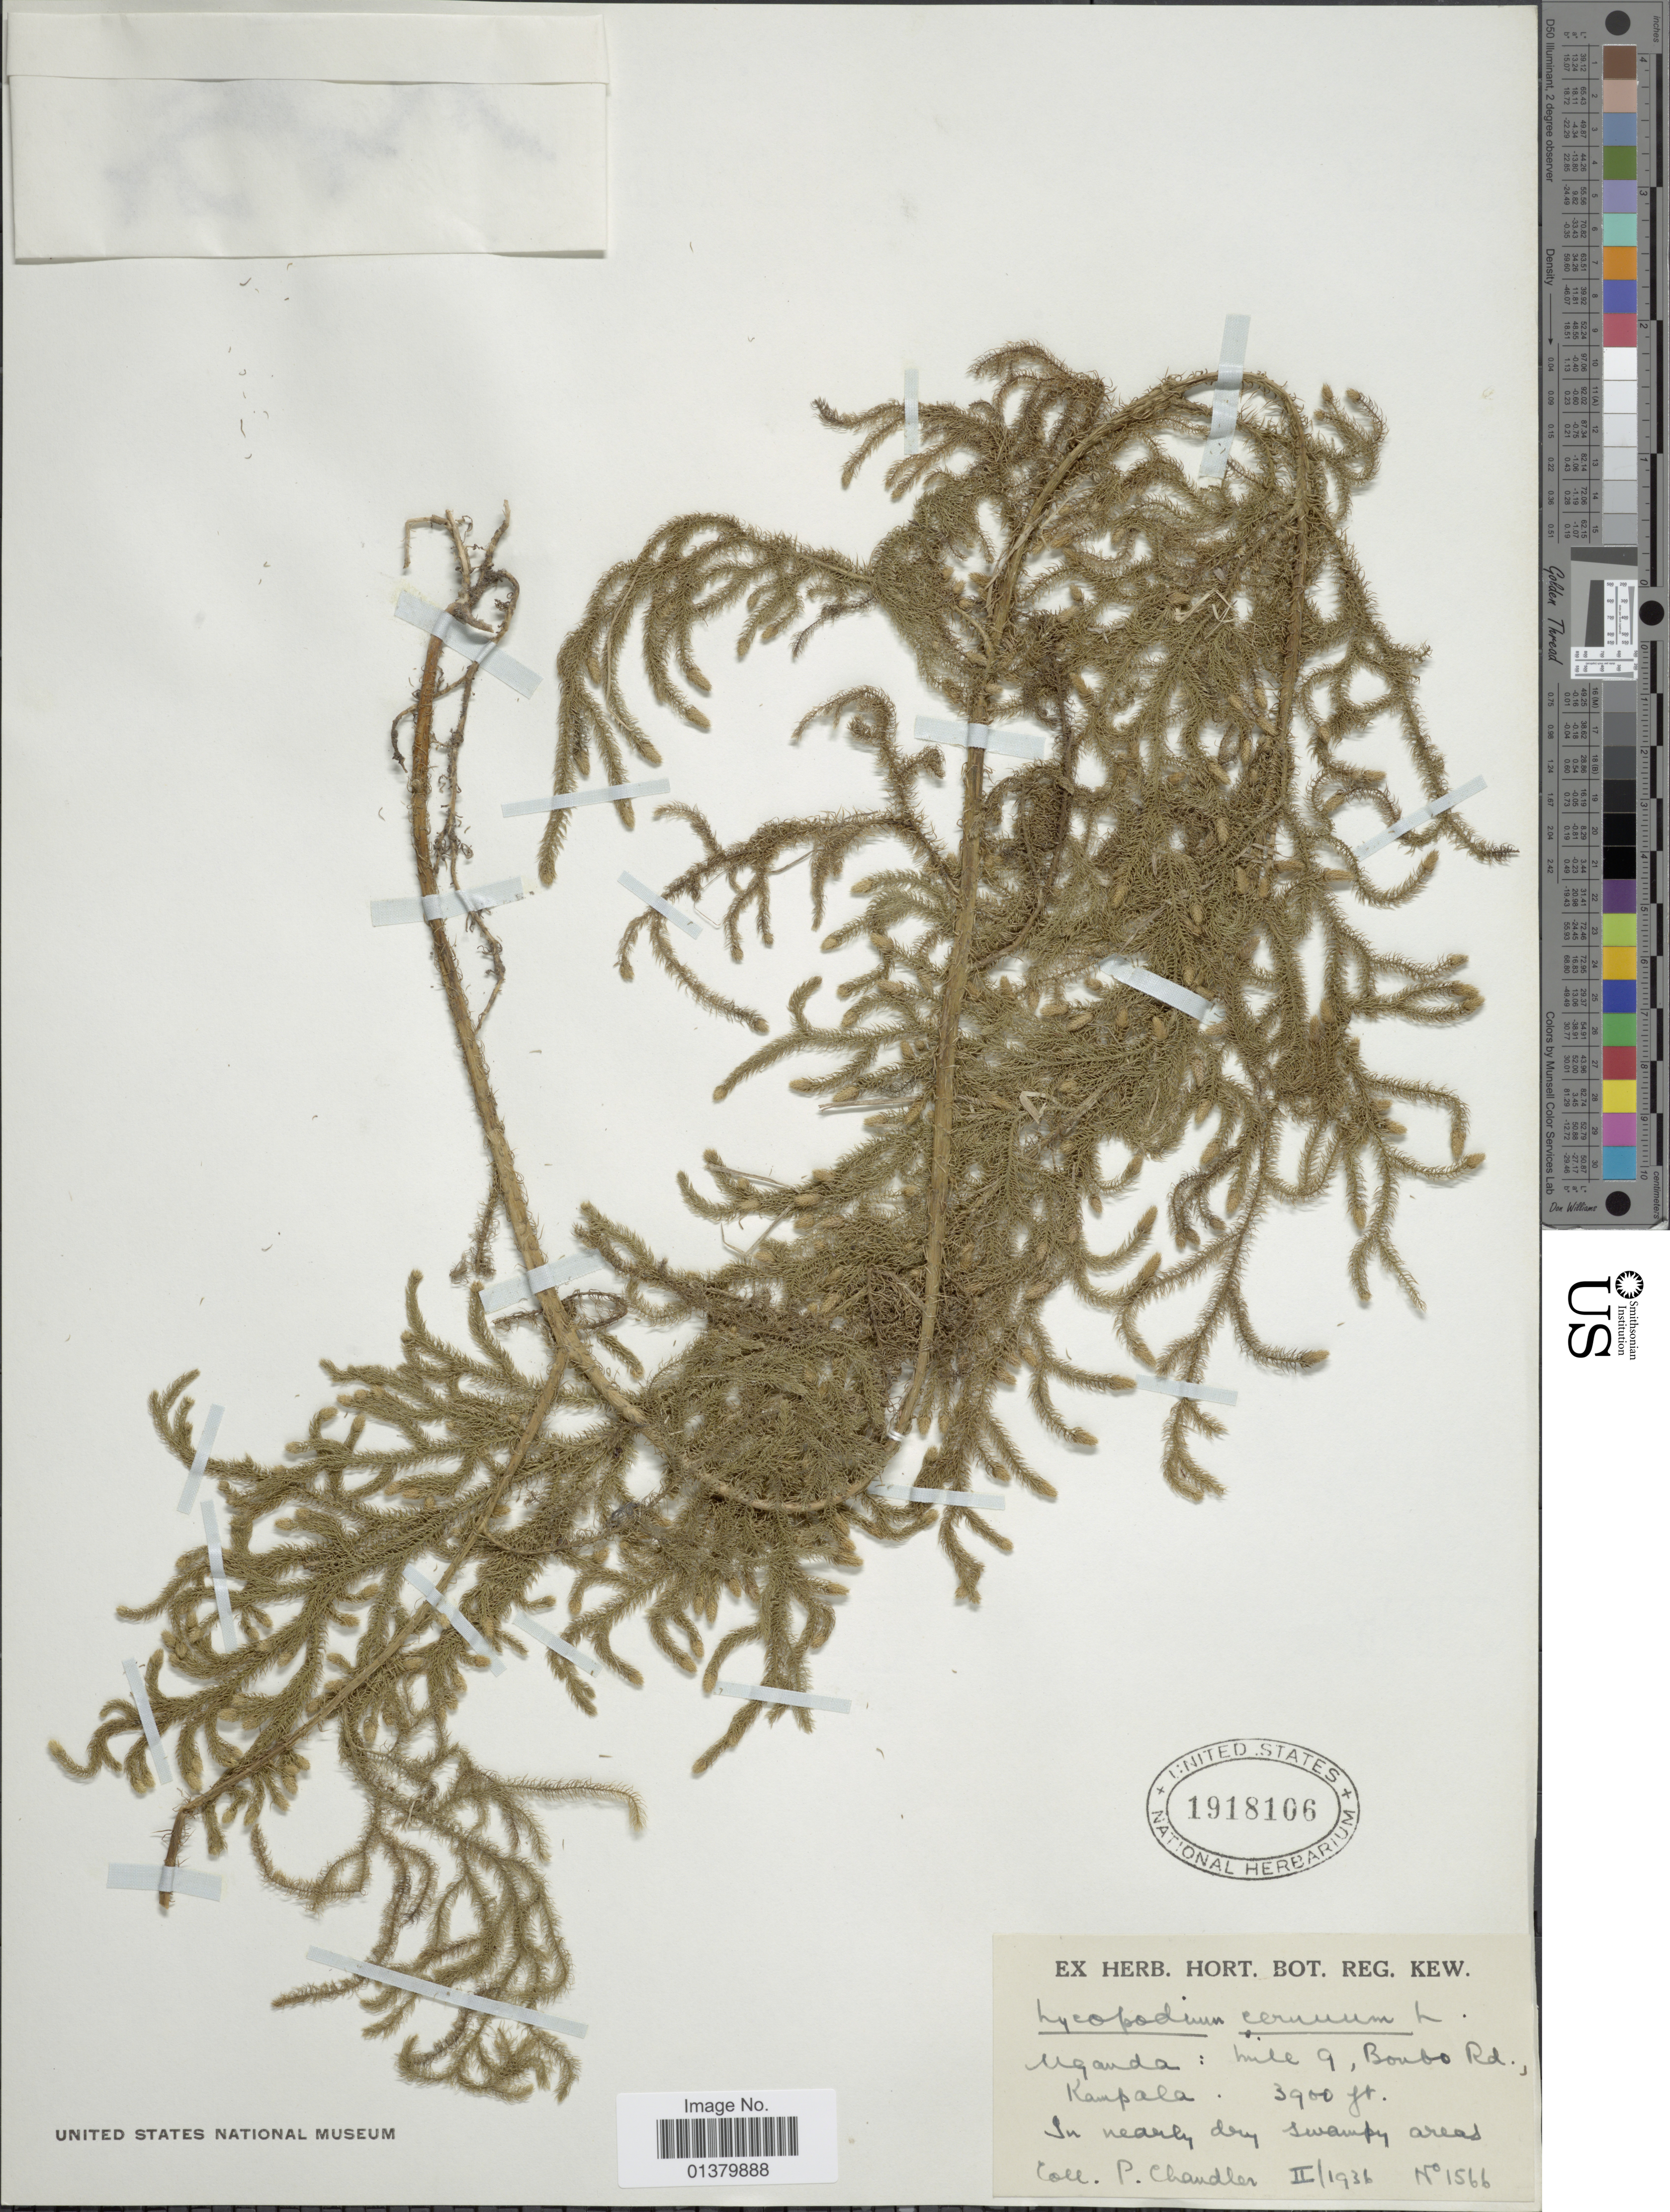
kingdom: Plantae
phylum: Tracheophyta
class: Lycopodiopsida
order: Lycopodiales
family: Lycopodiaceae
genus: Palhinhaea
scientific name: Palhinhaea cernua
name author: (L.) Vasc. & Franco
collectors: P. Chandler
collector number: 1566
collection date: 1936-02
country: Uganda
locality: Mile 9, Boubo Rd; Kampala [interpreted]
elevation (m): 1189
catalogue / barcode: US 1918106